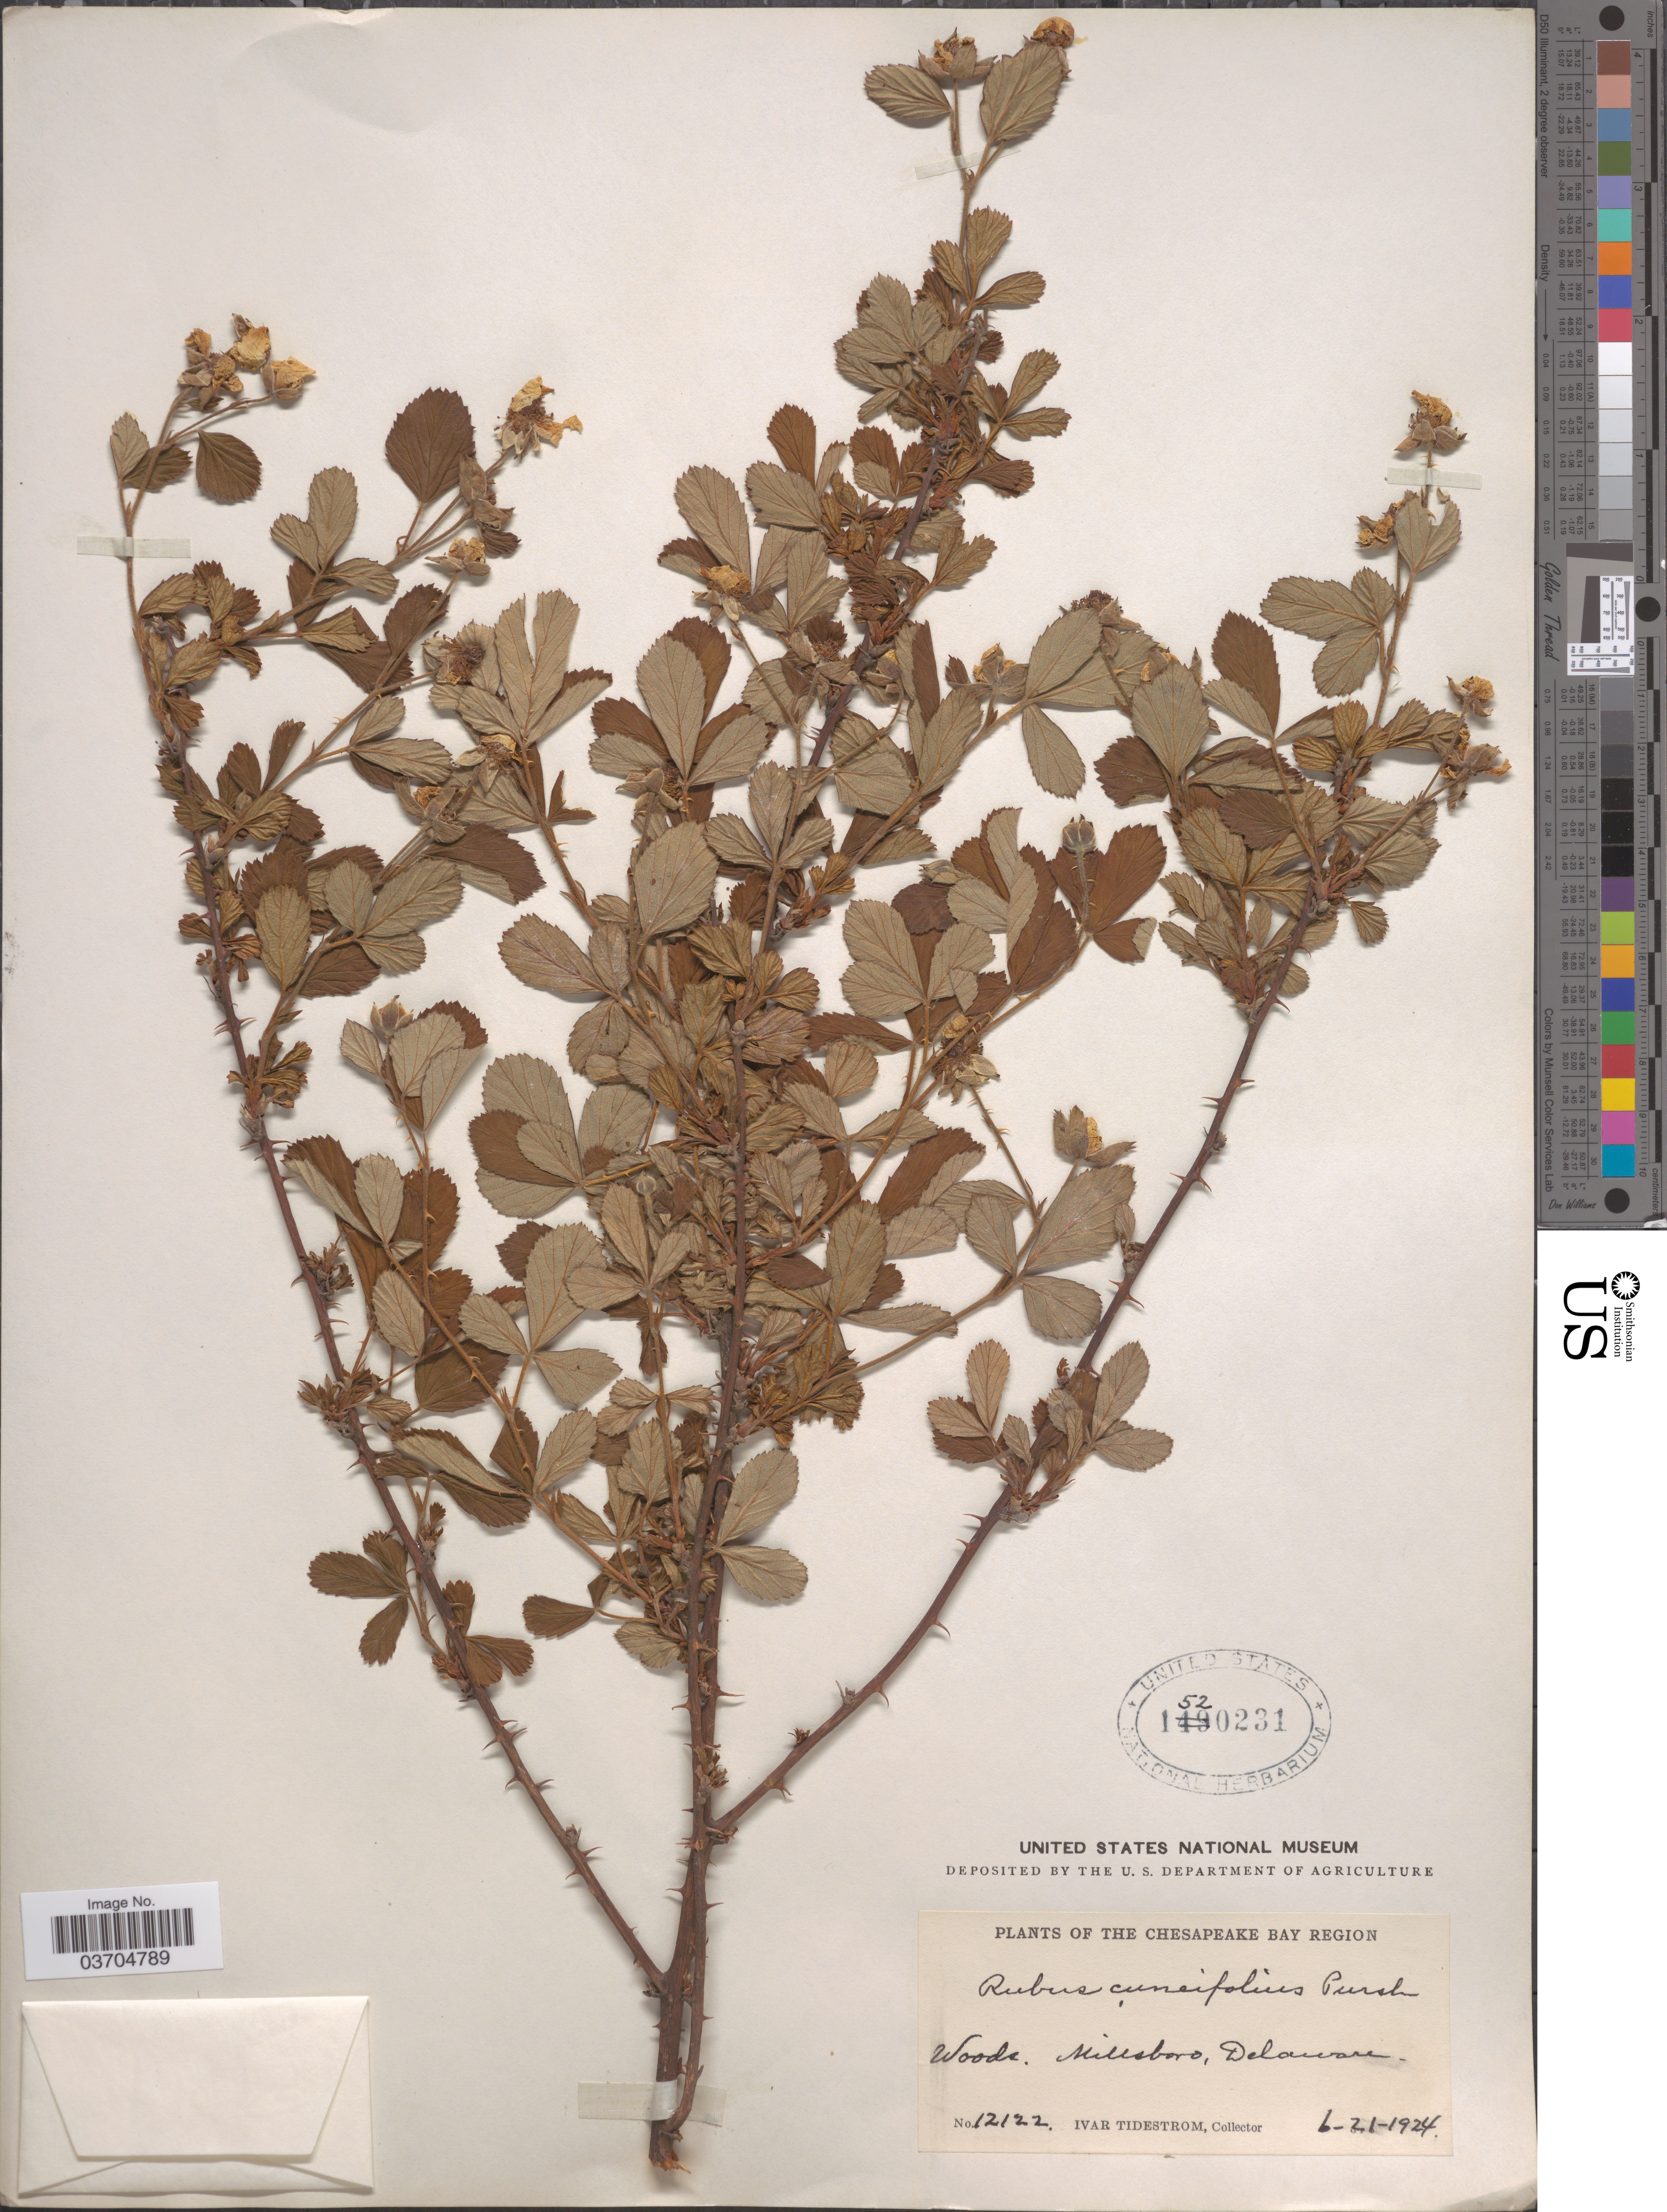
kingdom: Plantae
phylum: Tracheophyta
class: Magnoliopsida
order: Rosales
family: Rosaceae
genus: Rubus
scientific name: Rubus cuneifolius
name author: Pursh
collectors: I. F. Tidestrom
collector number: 12122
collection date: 1924-06-21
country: United States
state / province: Delaware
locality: The Chesapeake Bay Region. Millsboro.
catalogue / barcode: US 1520231